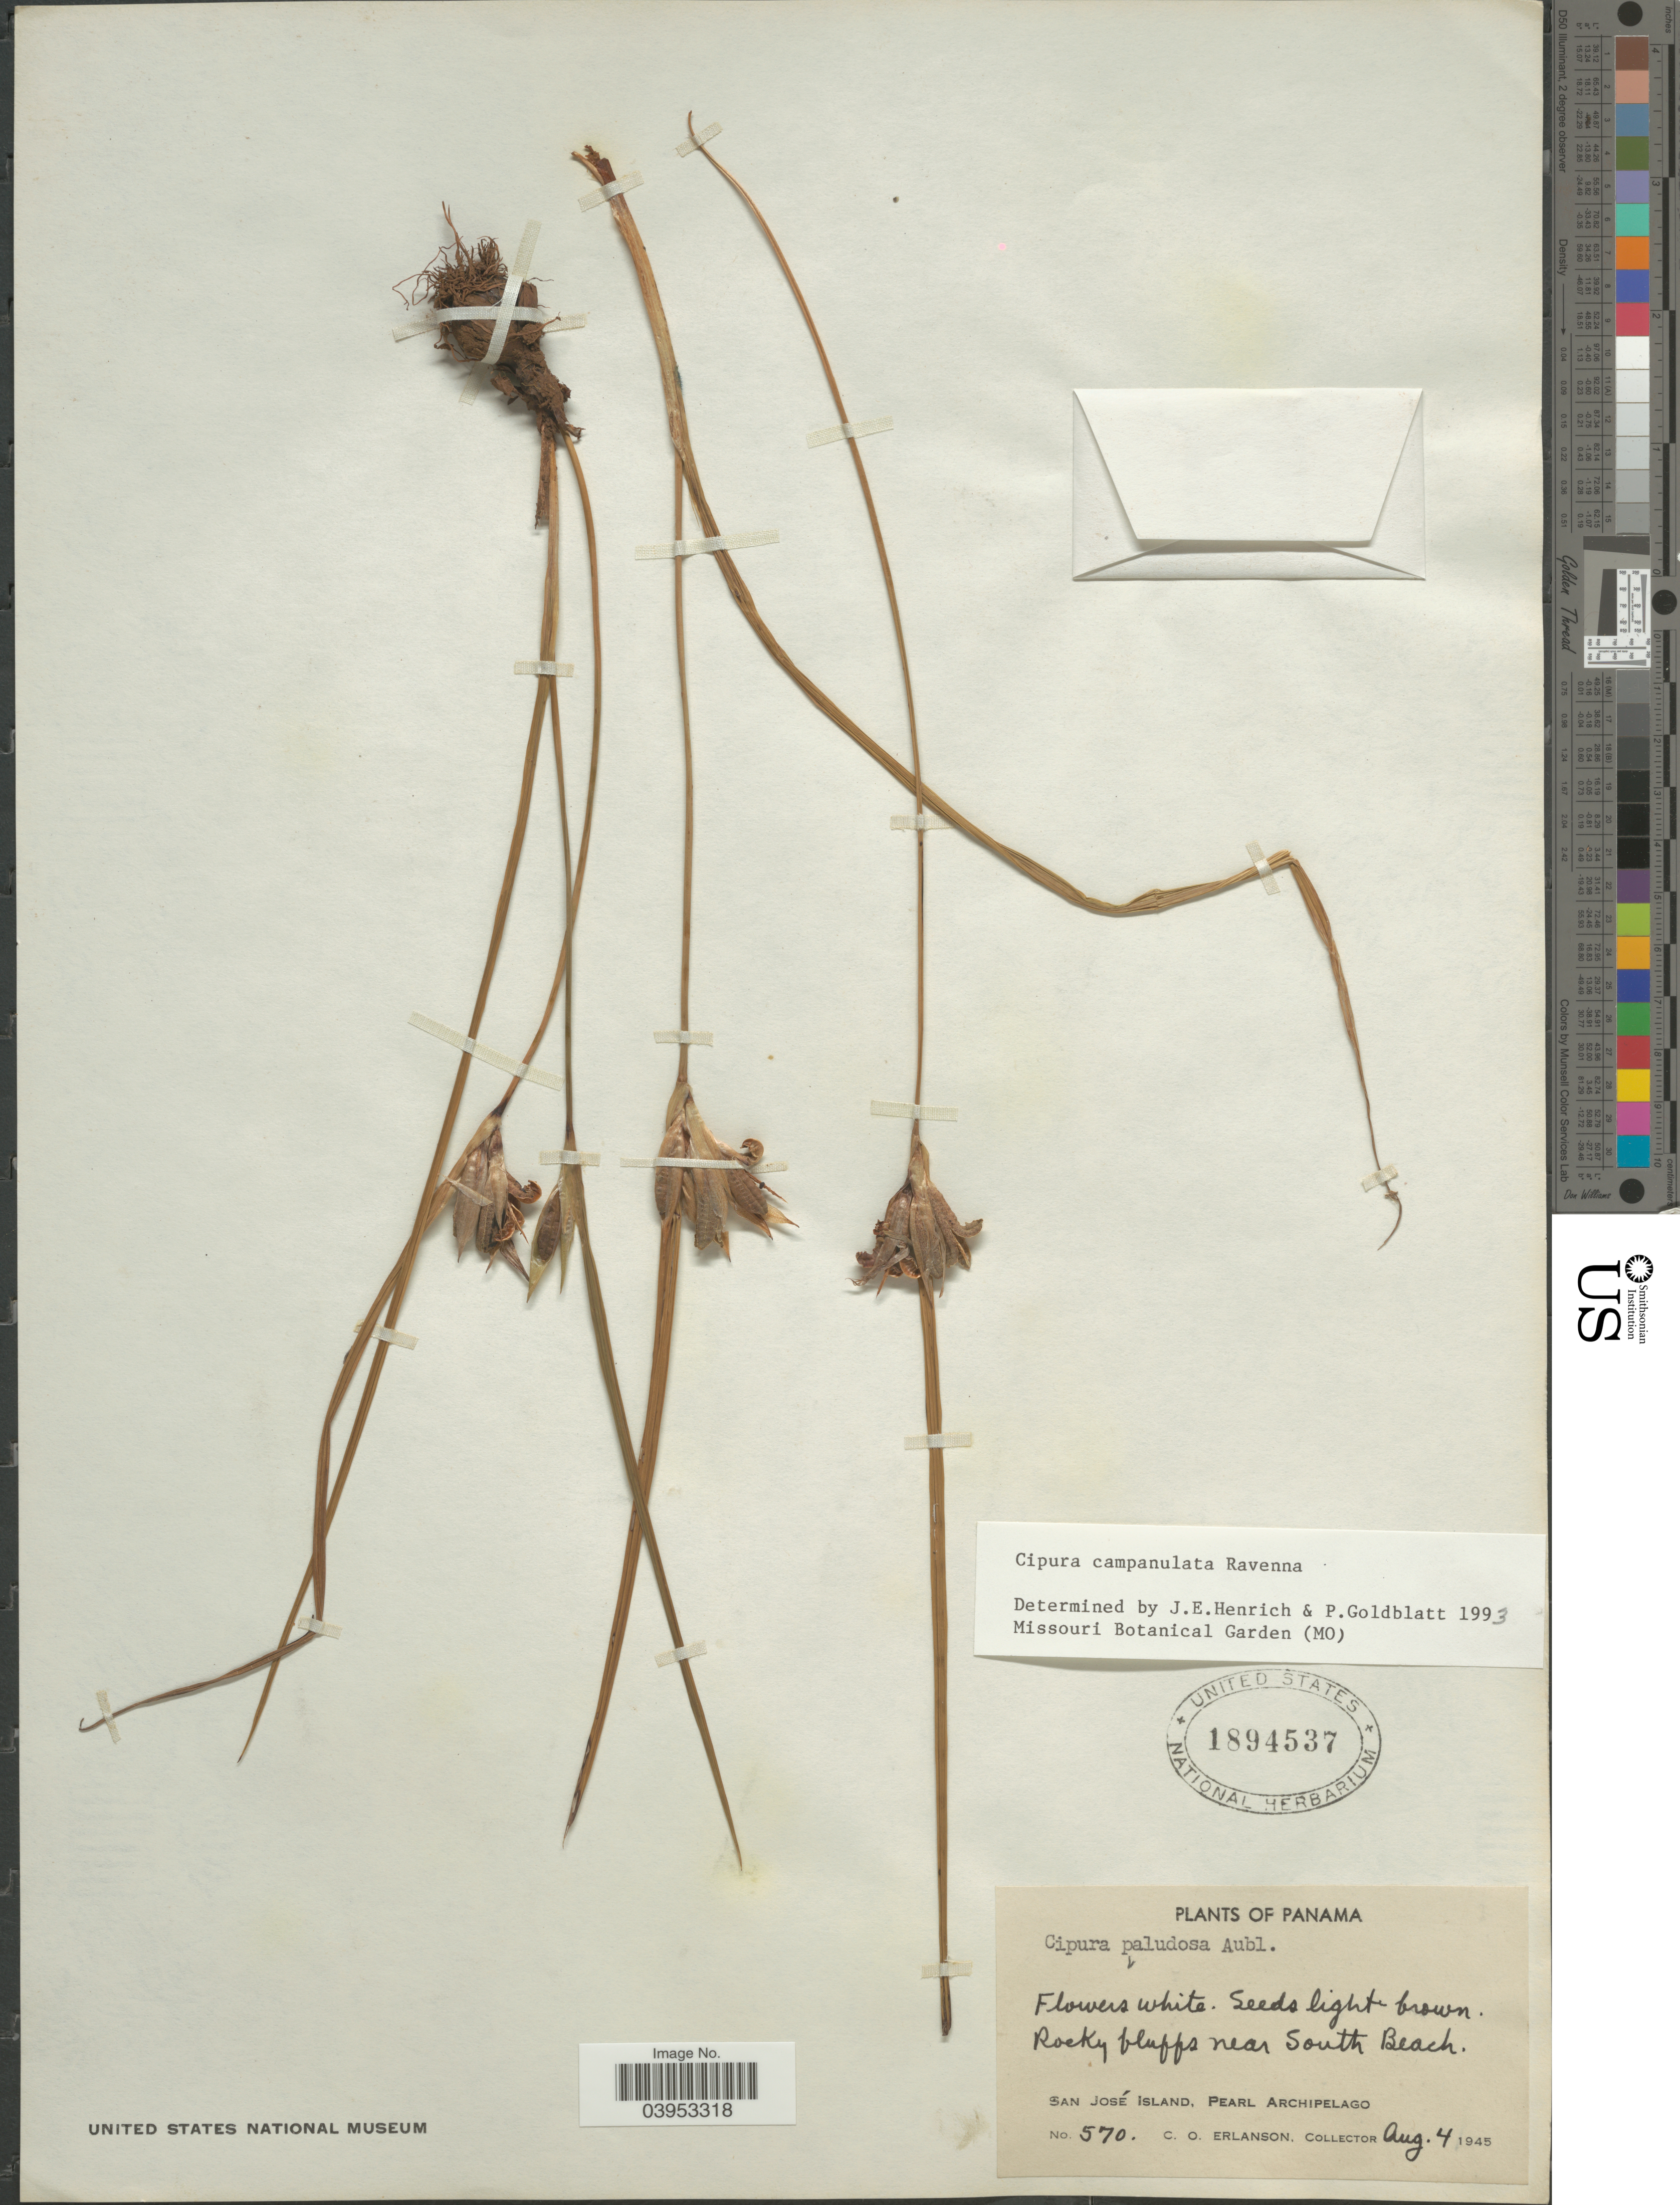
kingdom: Plantae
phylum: Tracheophyta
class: Liliopsida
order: Asparagales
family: Iridaceae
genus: Cipura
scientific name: Cipura campanulata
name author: Ravenna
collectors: C. O. Erlanson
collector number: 570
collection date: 1945-08-04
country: Panama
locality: Rocky bluffs near South Beach. San José Island, Pearl Archipelago.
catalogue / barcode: US 1894537